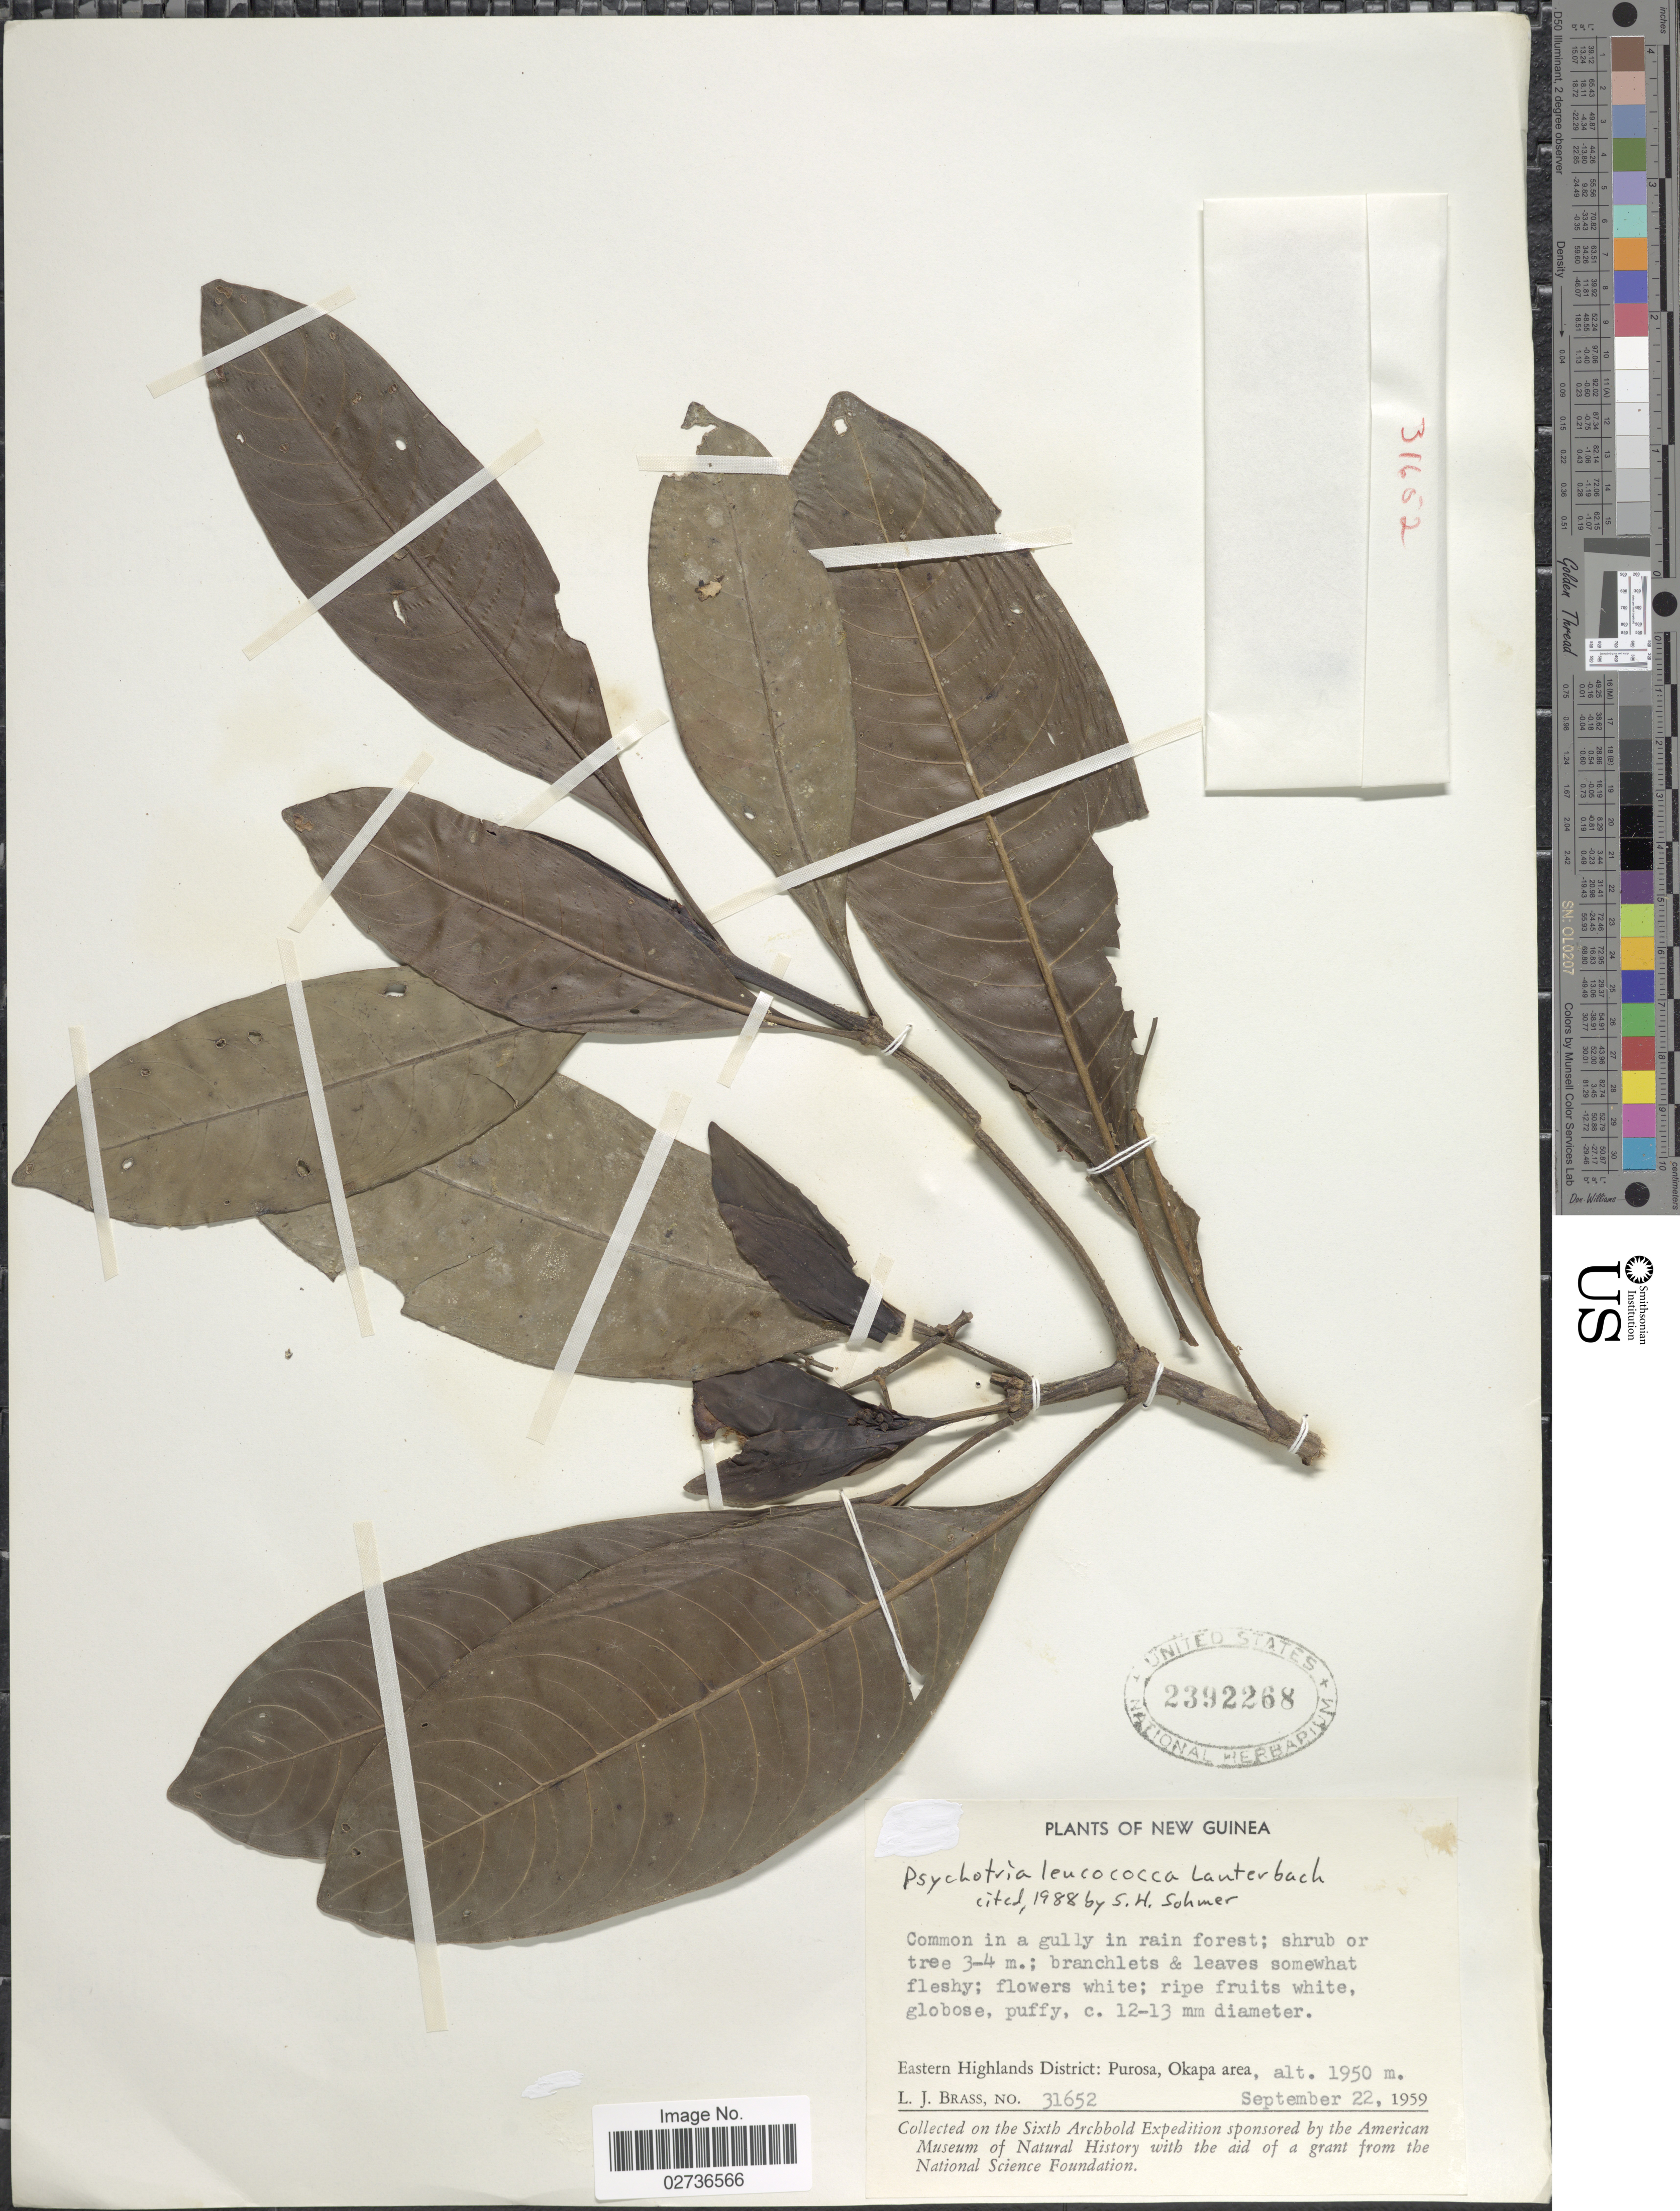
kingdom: Plantae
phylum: Tracheophyta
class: Magnoliopsida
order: Gentianales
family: Rubiaceae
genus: Psychotria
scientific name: Psychotria leucococca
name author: K. Schum. & Lauterb.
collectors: L. J. Brass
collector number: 31652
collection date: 1959-09-22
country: Papua New Guinea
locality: New Guinea, Eastern Highlands District: Purosa, Okapa area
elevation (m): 1950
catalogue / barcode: US 2392268